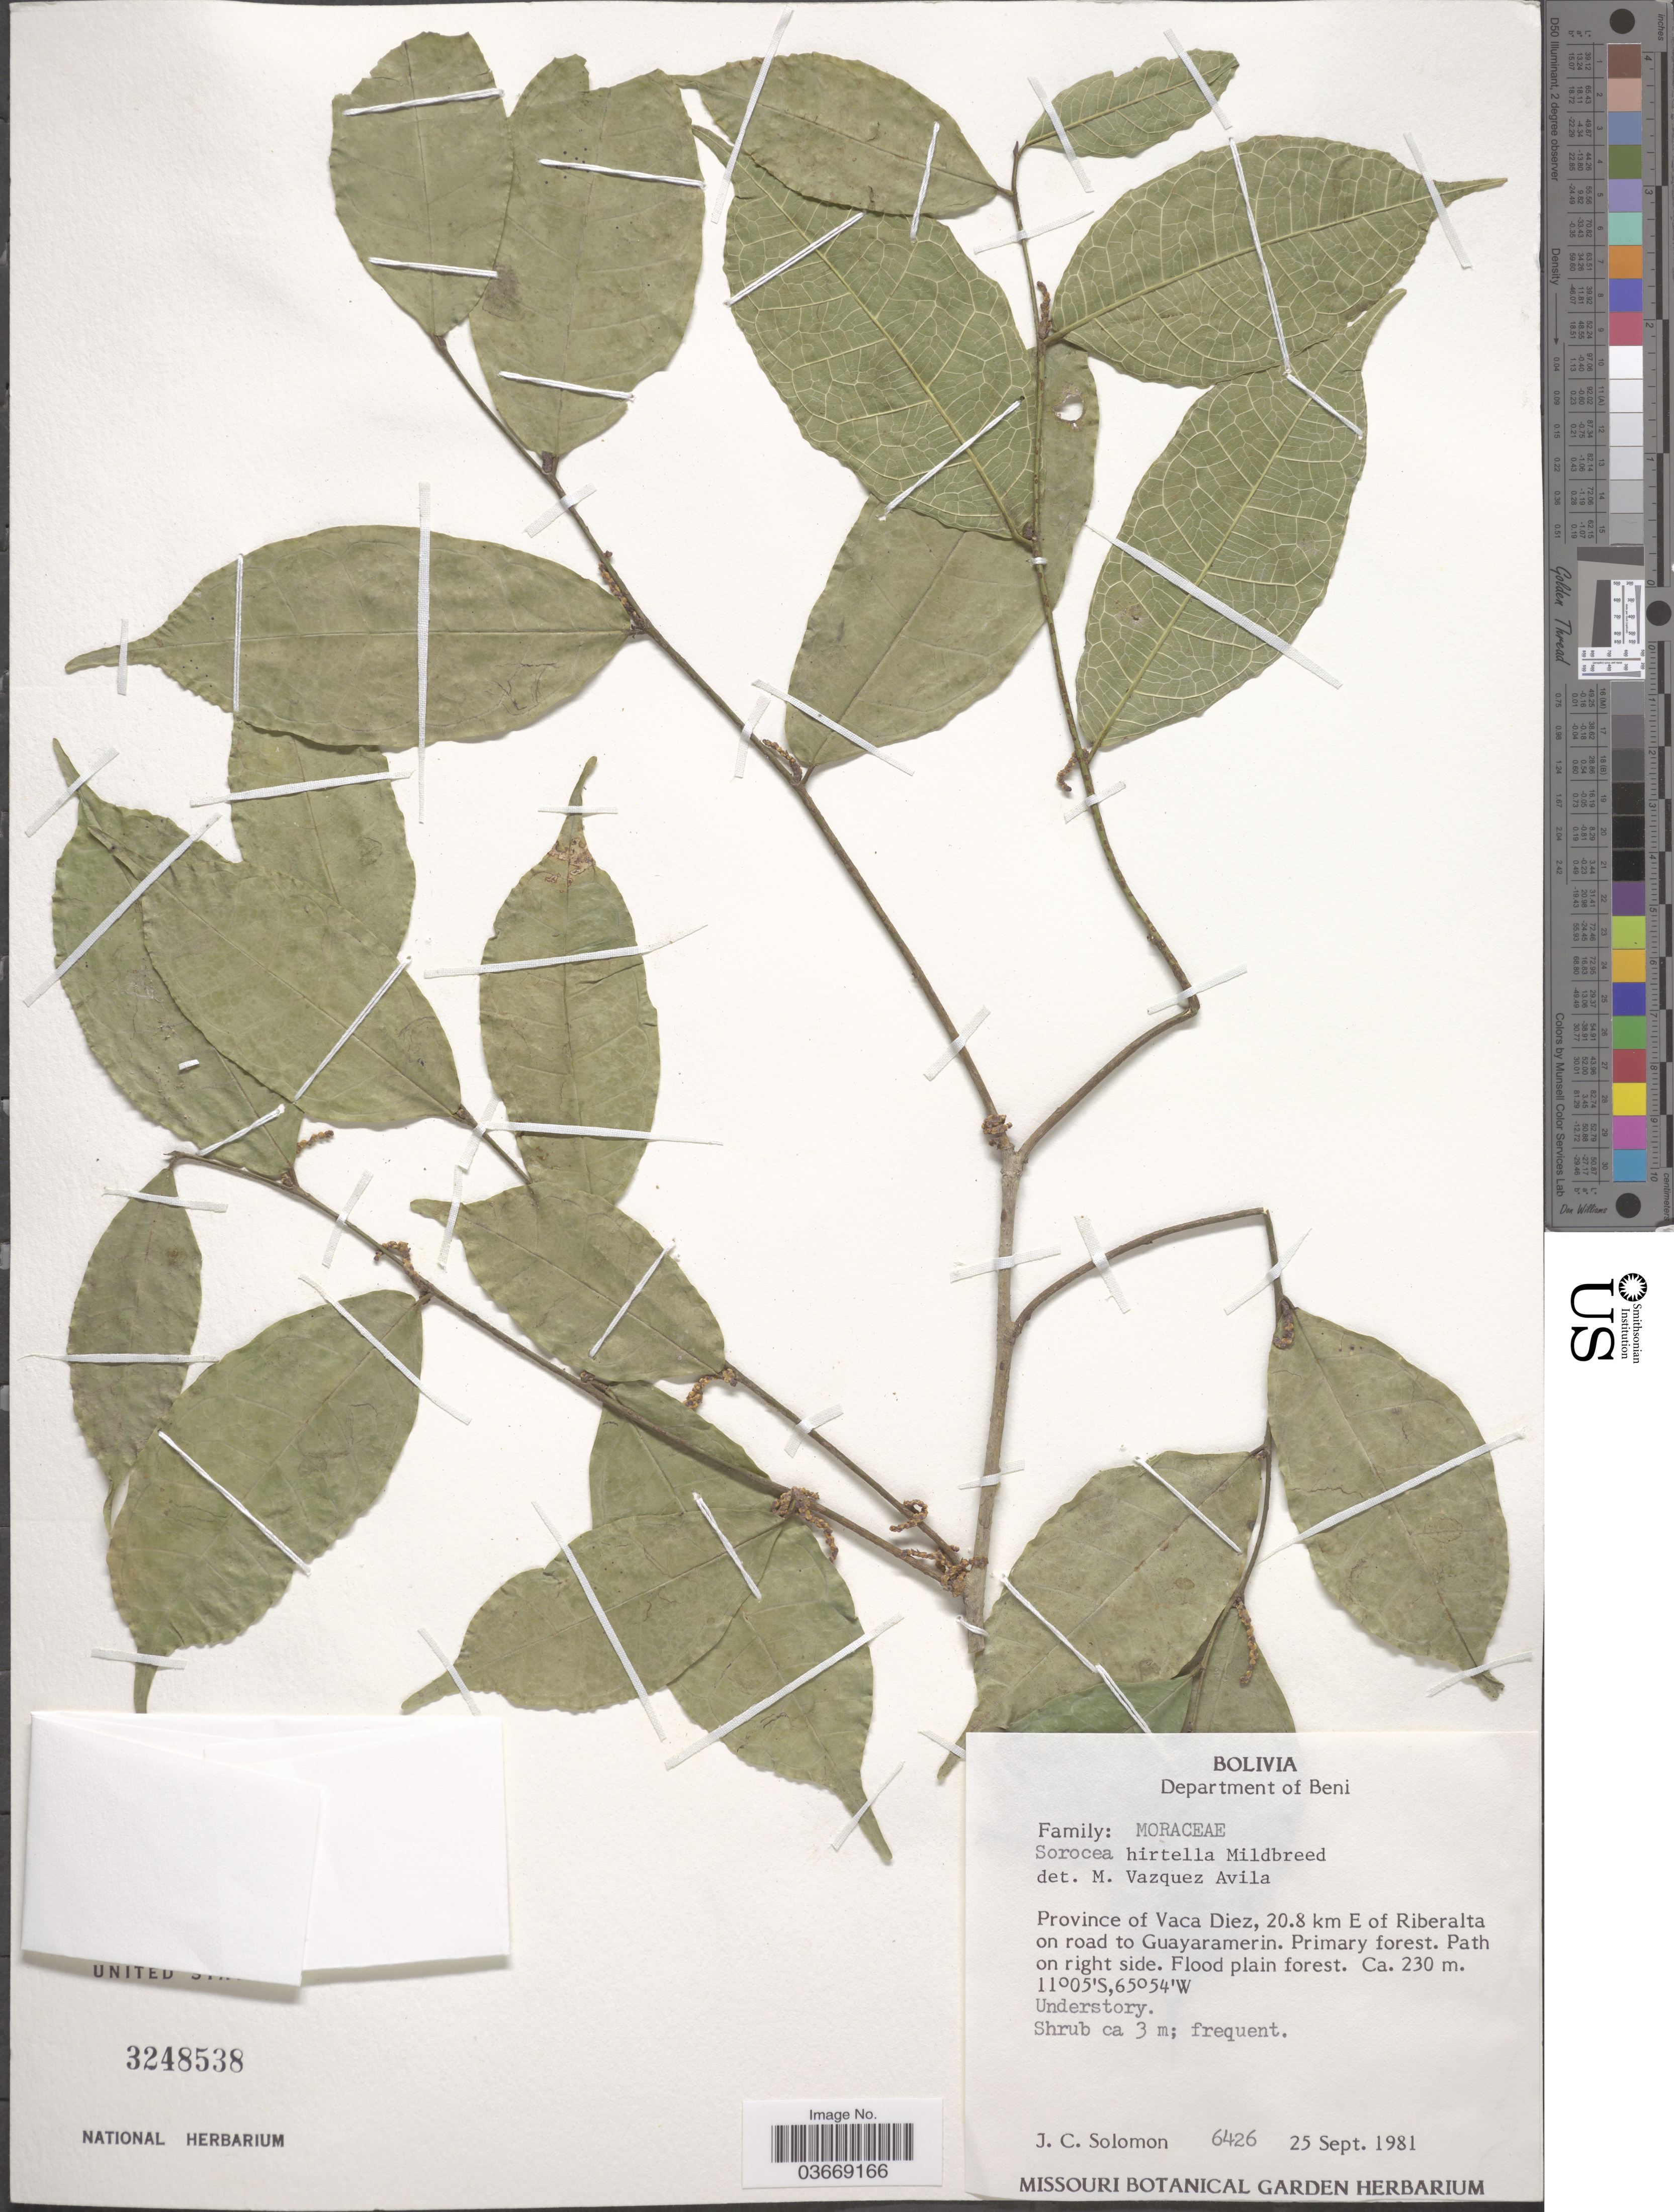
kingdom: Plantae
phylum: Tracheophyta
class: Magnoliopsida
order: Rosales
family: Moraceae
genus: Sorocea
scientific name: Sorocea hirtella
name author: Mildbr.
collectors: J. C. Solomon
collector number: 6426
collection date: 1981-09-25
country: Bolivia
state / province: Beni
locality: Department of Beni. Province of Vaca Diez, 20.8 km E of Riberalta on road to Guayaramerin.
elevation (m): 230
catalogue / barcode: US 3248538